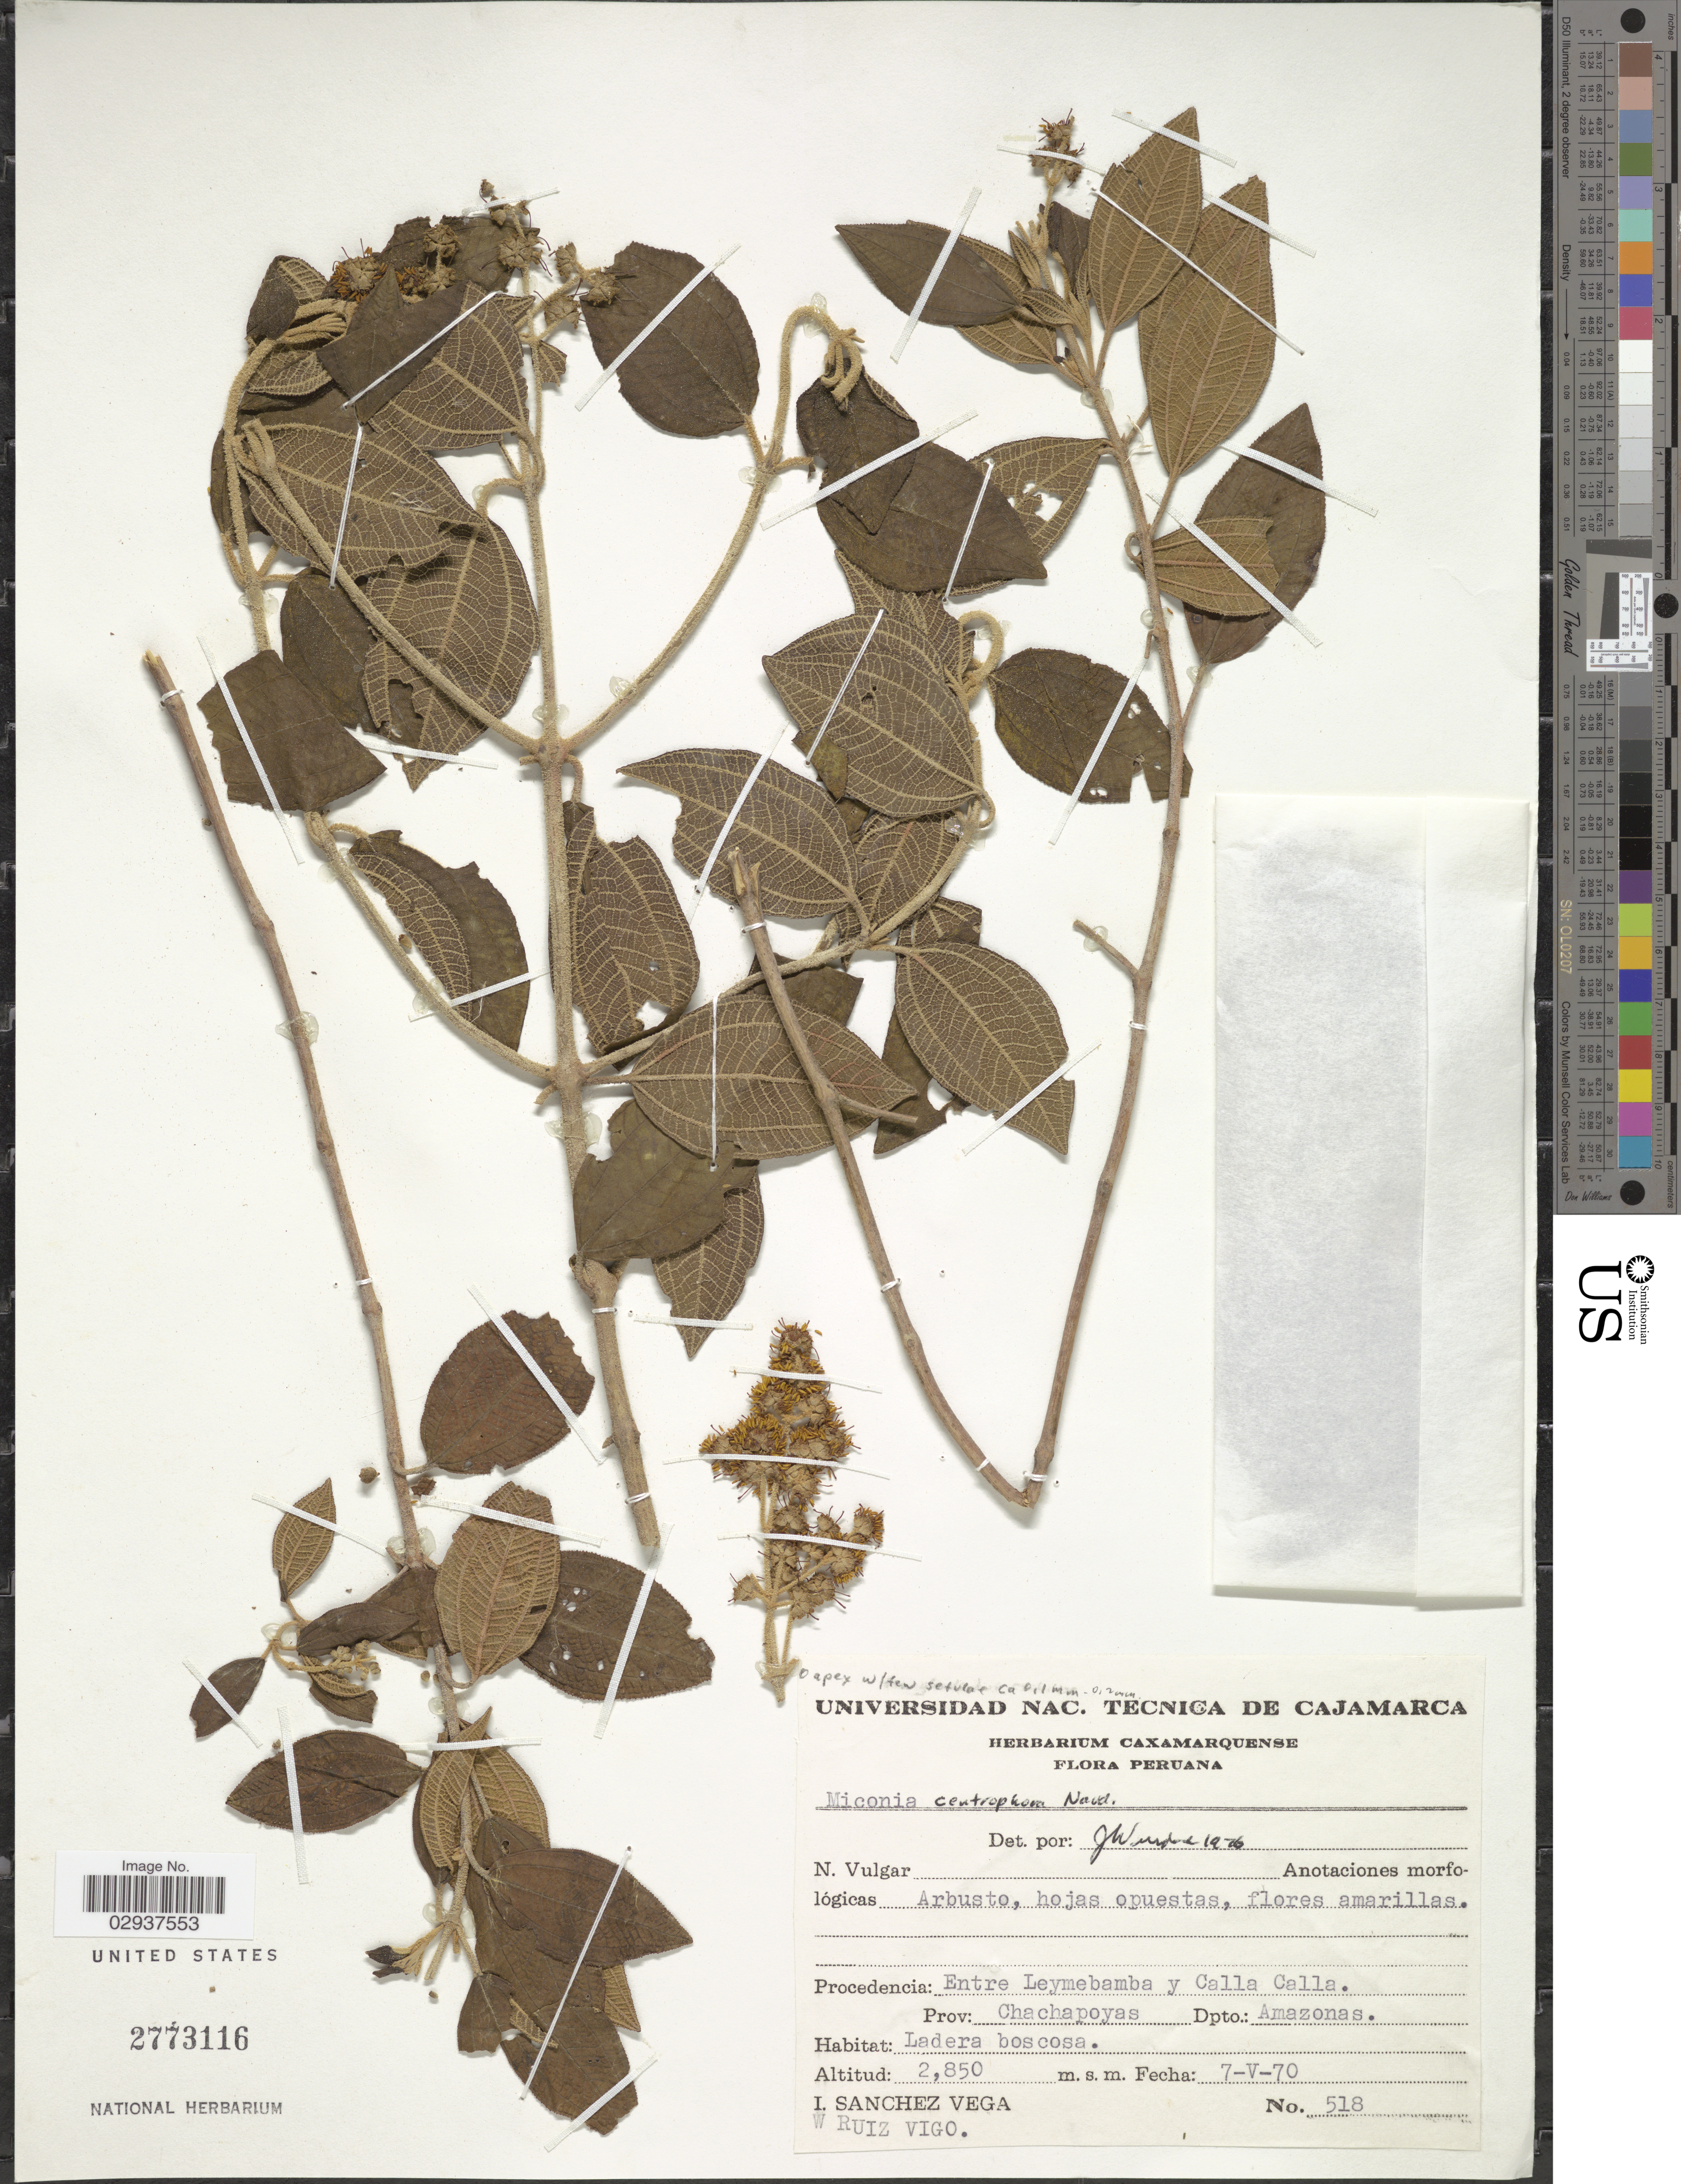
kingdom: Plantae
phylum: Tracheophyta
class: Magnoliopsida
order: Myrtales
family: Melastomataceae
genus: Miconia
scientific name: Miconia centrophora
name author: Naudin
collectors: I. Sánchez Vega & W. Ruiz Vigo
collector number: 518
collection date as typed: Transcribed d/m/y: 7/5/70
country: Peru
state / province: Amazonas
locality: Entre Leymebamba y Calla Calla. Prov.: Chachapoyas, Dpto.: Amazonas.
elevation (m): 2850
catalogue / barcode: US 2773116